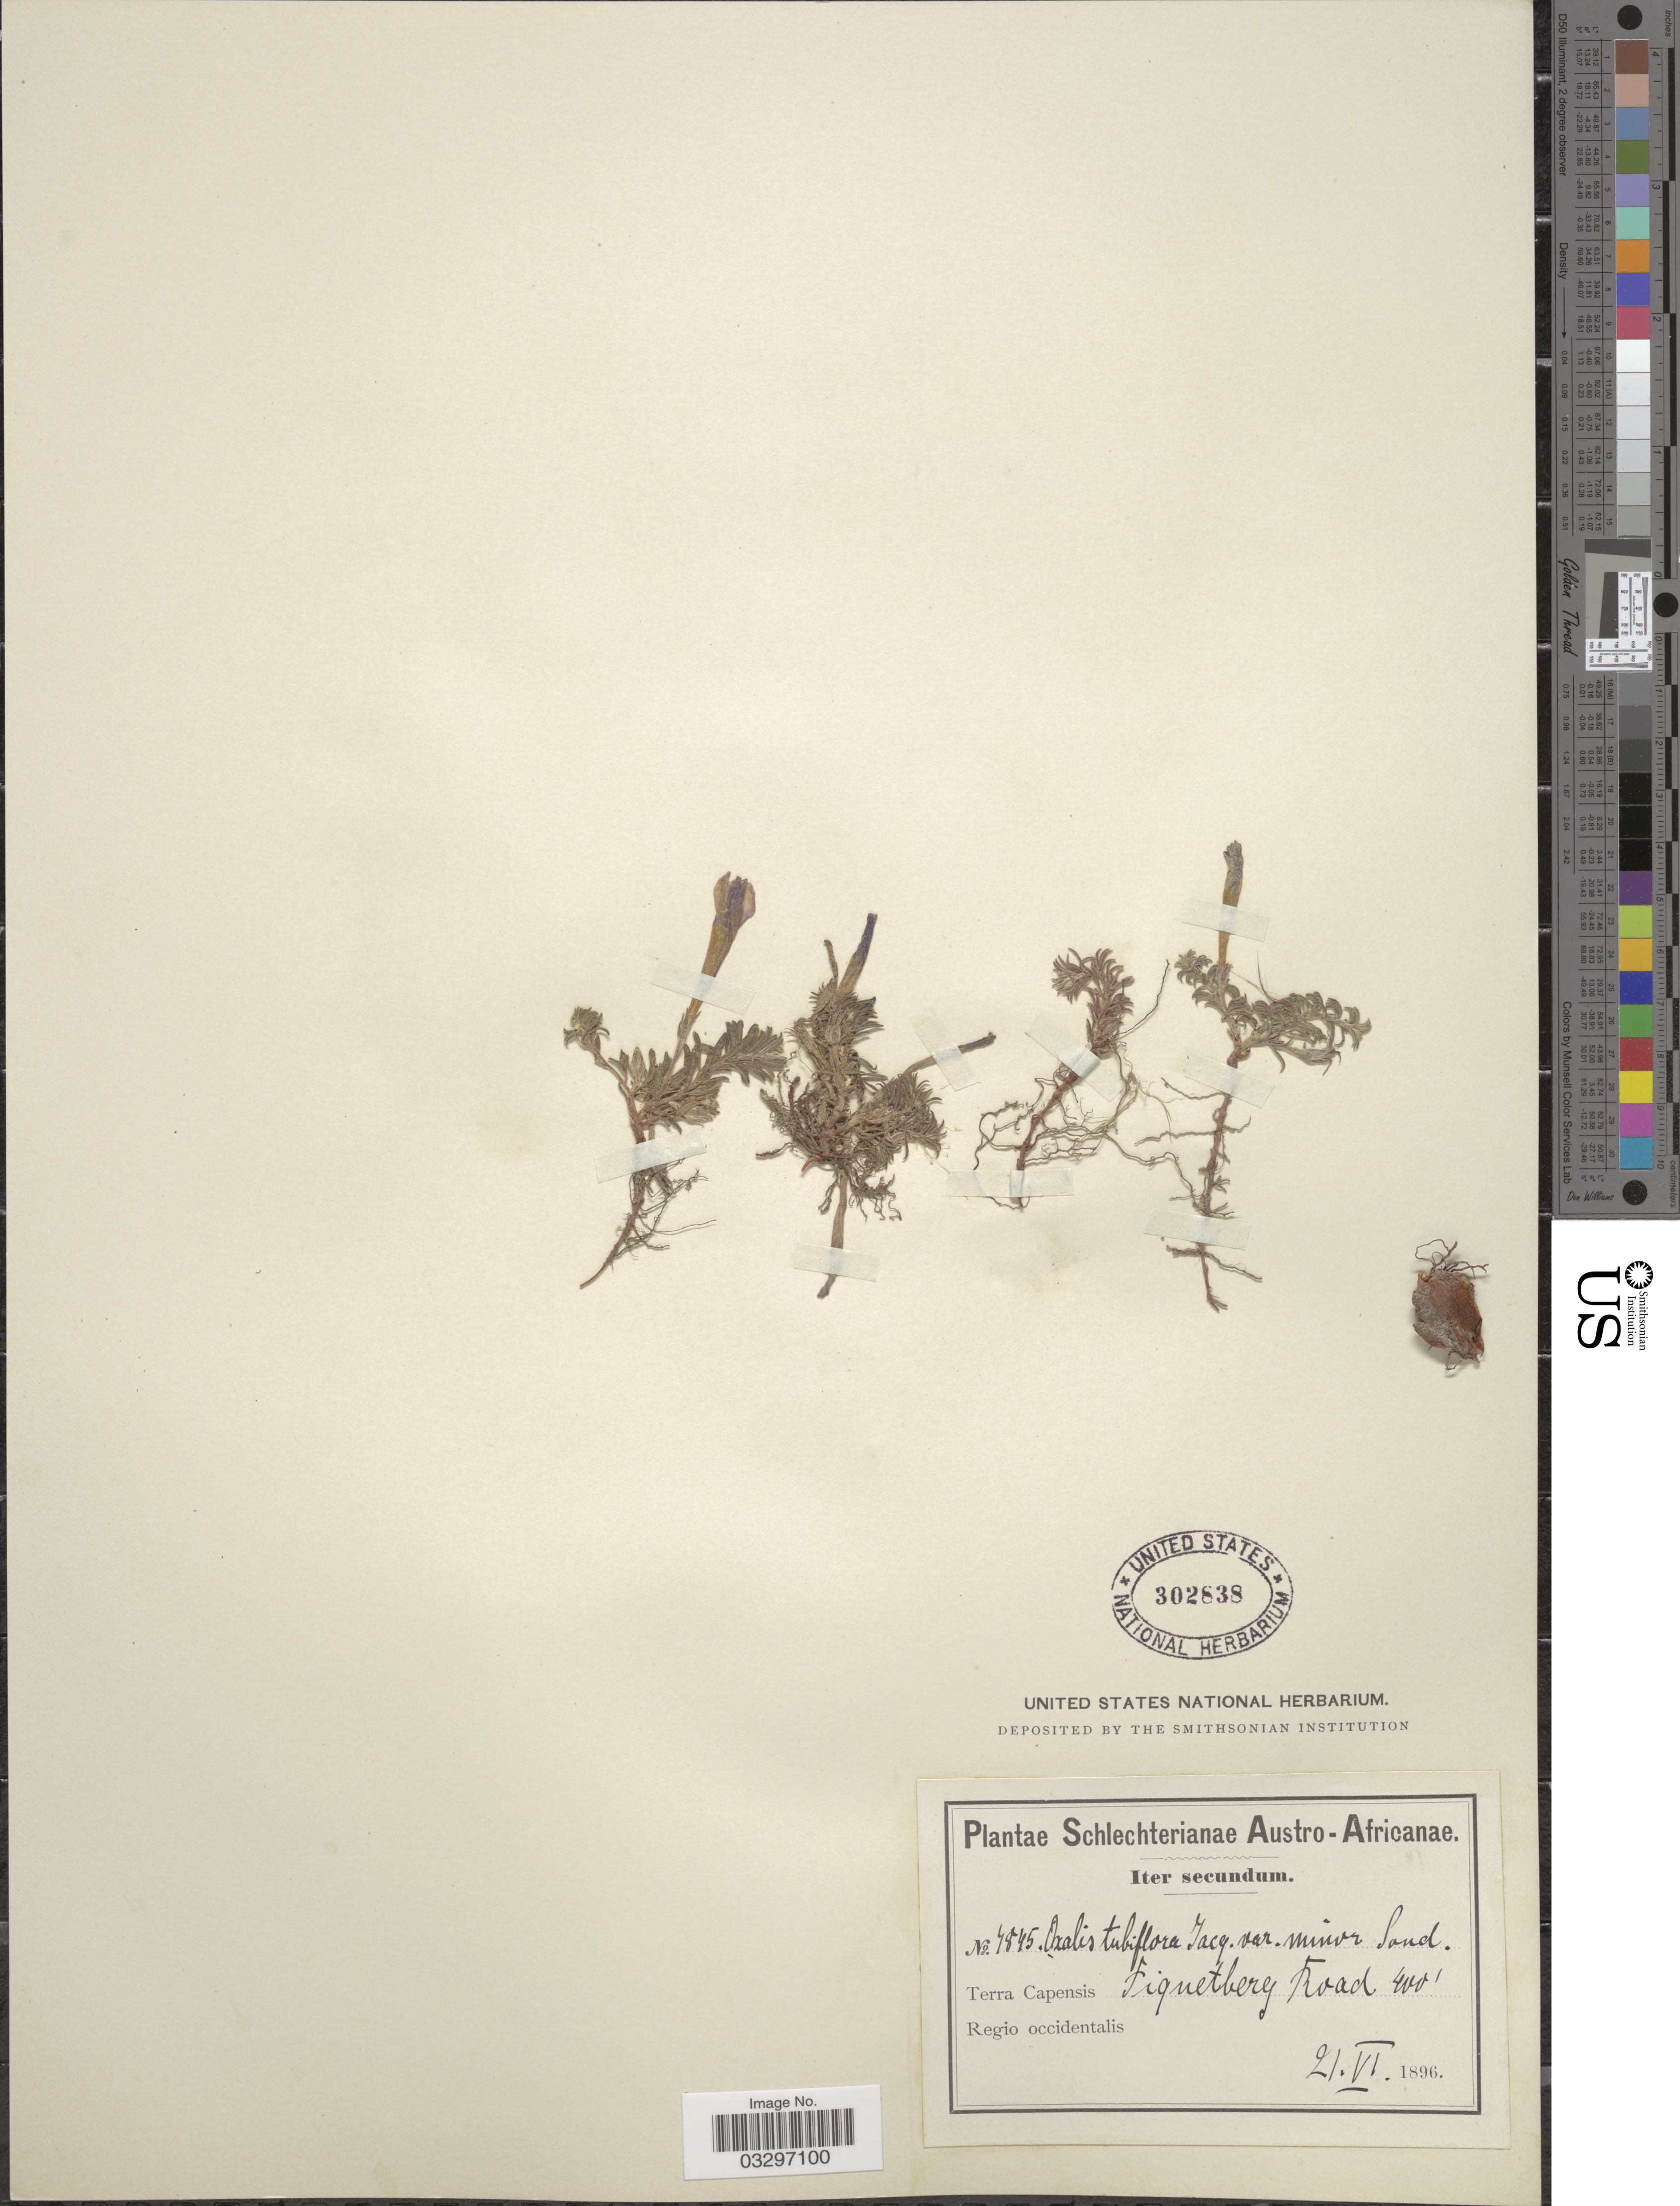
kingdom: Plantae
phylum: Tracheophyta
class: Magnoliopsida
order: Oxalidales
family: Oxalidaceae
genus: Oxalis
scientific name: Oxalis tubiflora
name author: Jacq.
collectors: Schlechter, --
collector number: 4845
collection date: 1896-06-21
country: South Africa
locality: Austro-Africanae, Terra Capensis, Piquetberg Road, Regio occidentalis.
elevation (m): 122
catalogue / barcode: US 302838